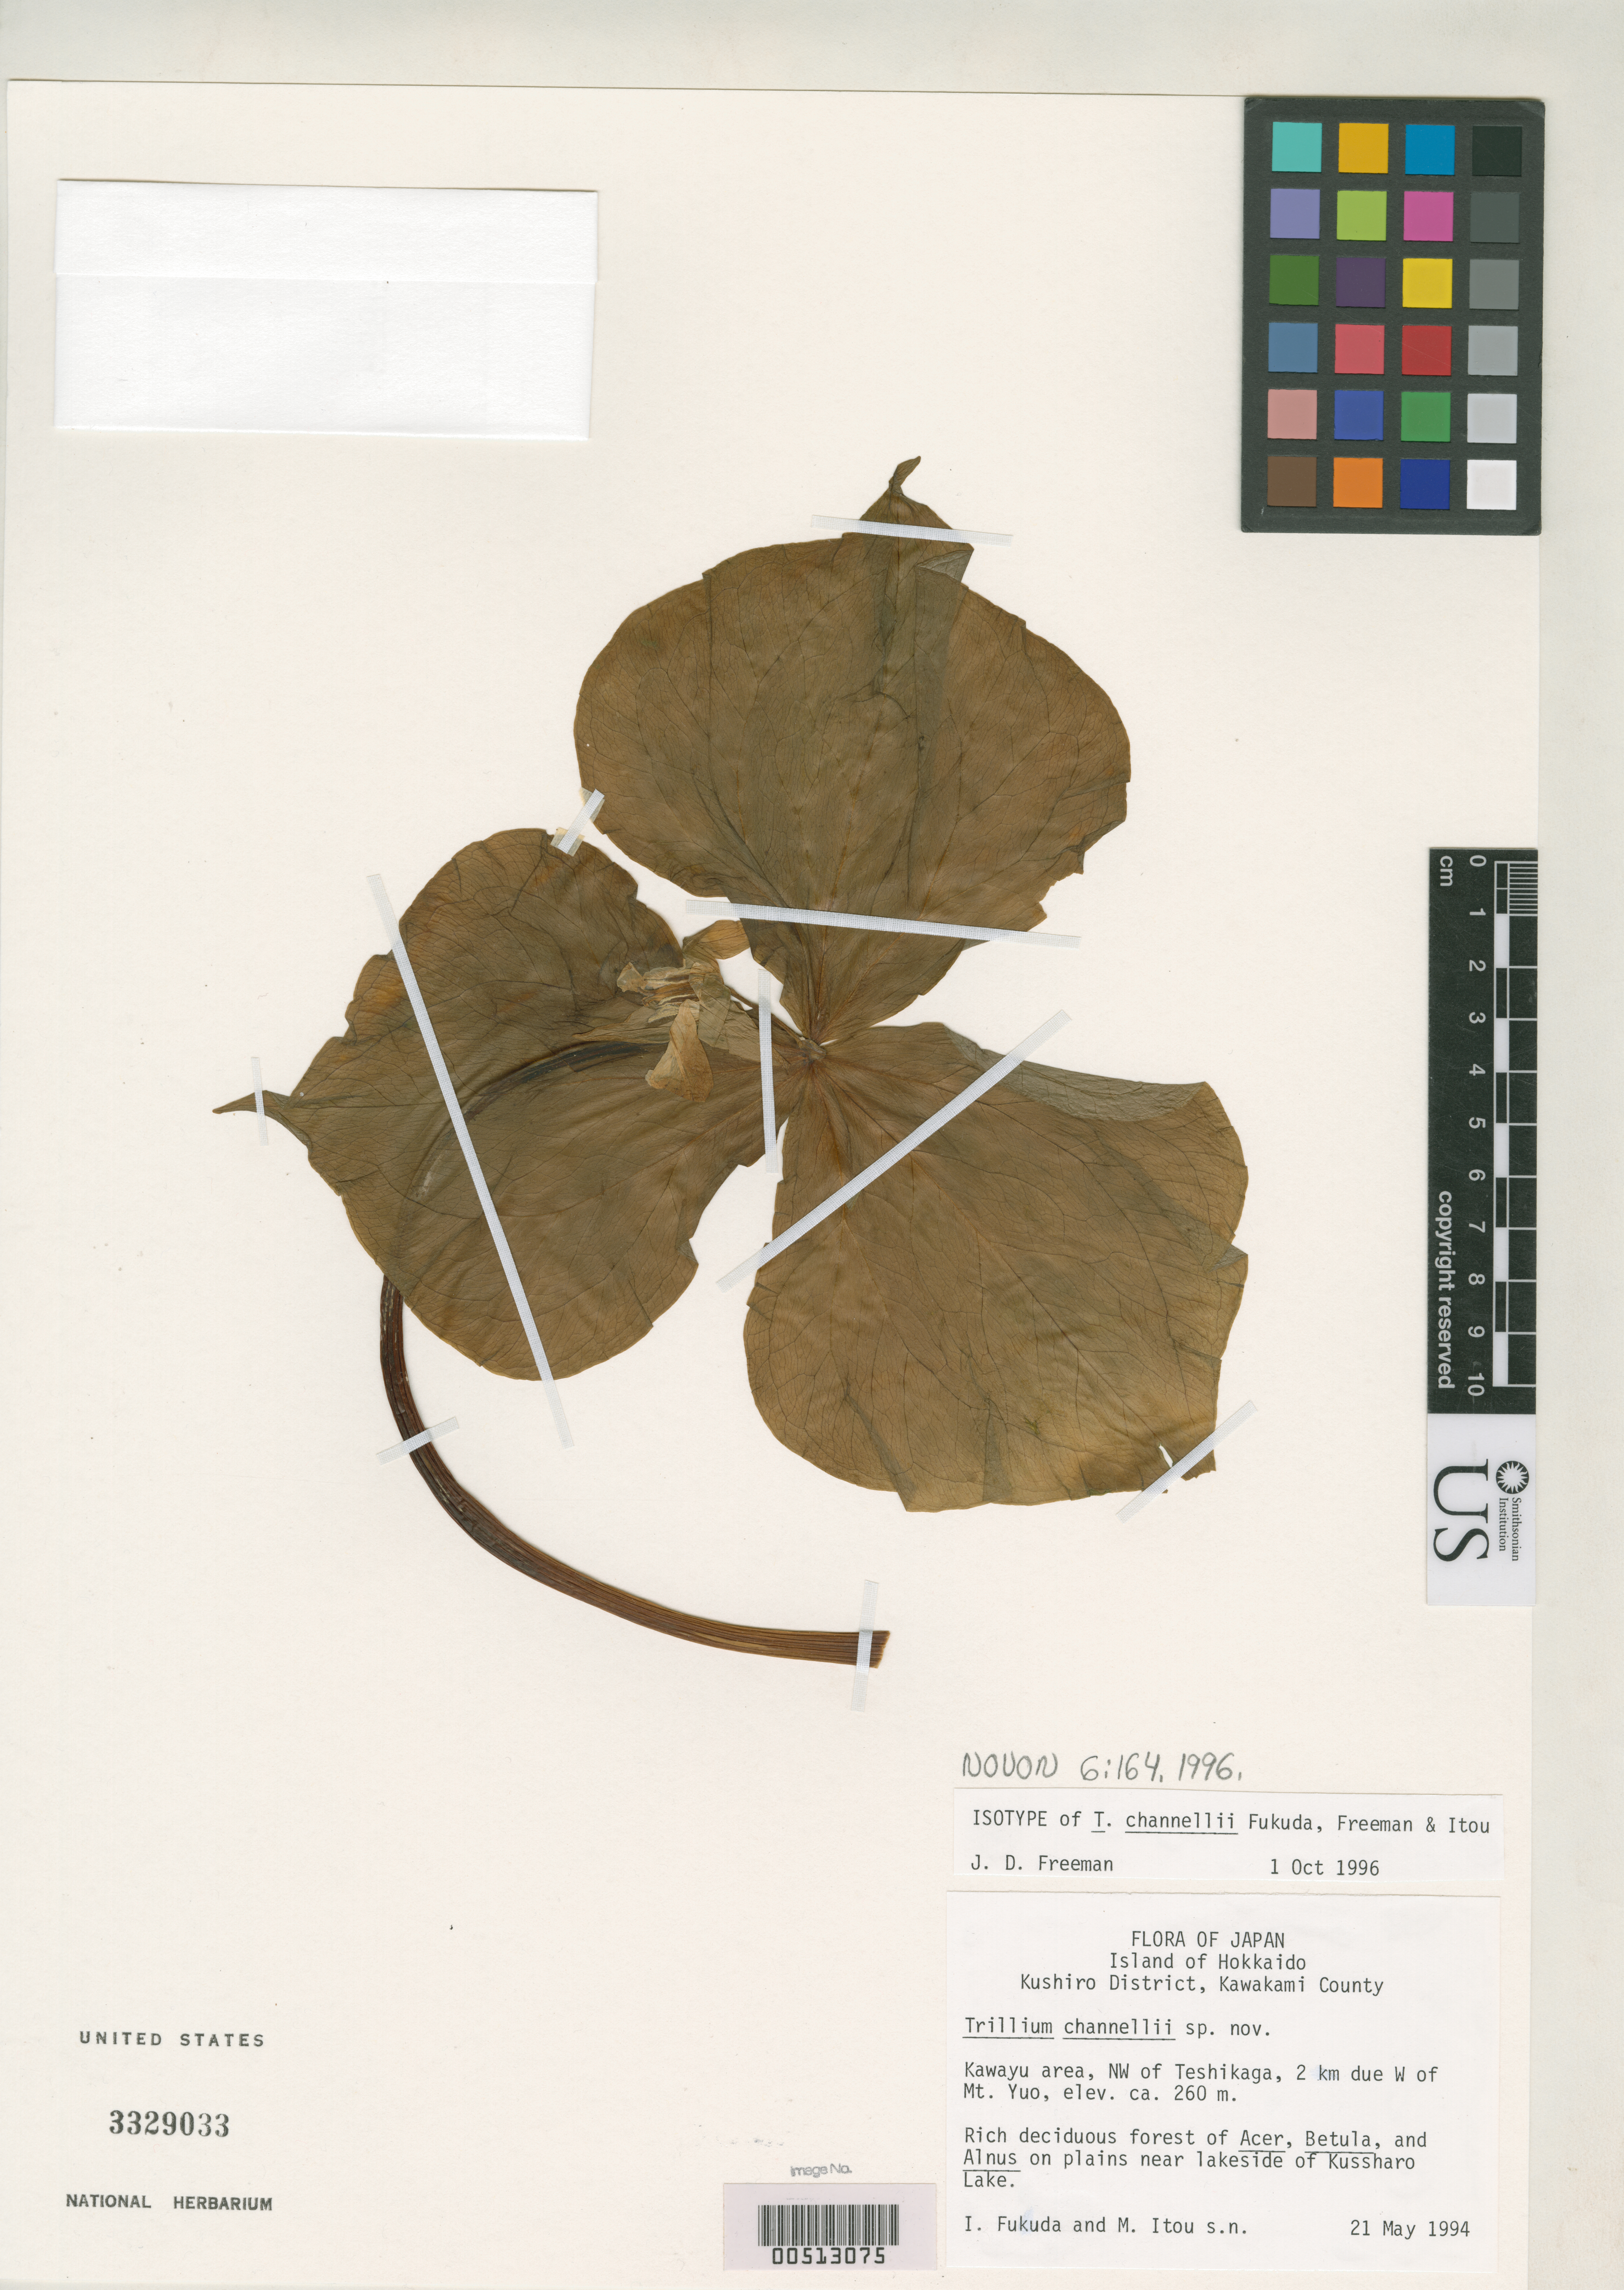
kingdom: Plantae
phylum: Tracheophyta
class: Liliopsida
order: Liliales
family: Melanthiaceae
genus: Trillium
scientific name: Trillium channellii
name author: Fukuda et al.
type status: Isotype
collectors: I. Fukuda & M. Itou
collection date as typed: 21 May 1994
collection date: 1994-05-21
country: Japan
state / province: Hokkaido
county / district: Kushiro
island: Hokkaido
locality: Kawakami Co., Kawayuarea, NW of Teshikaga, 2 Teshikaga, km due W of Mt. You.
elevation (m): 260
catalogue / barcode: US 3329033